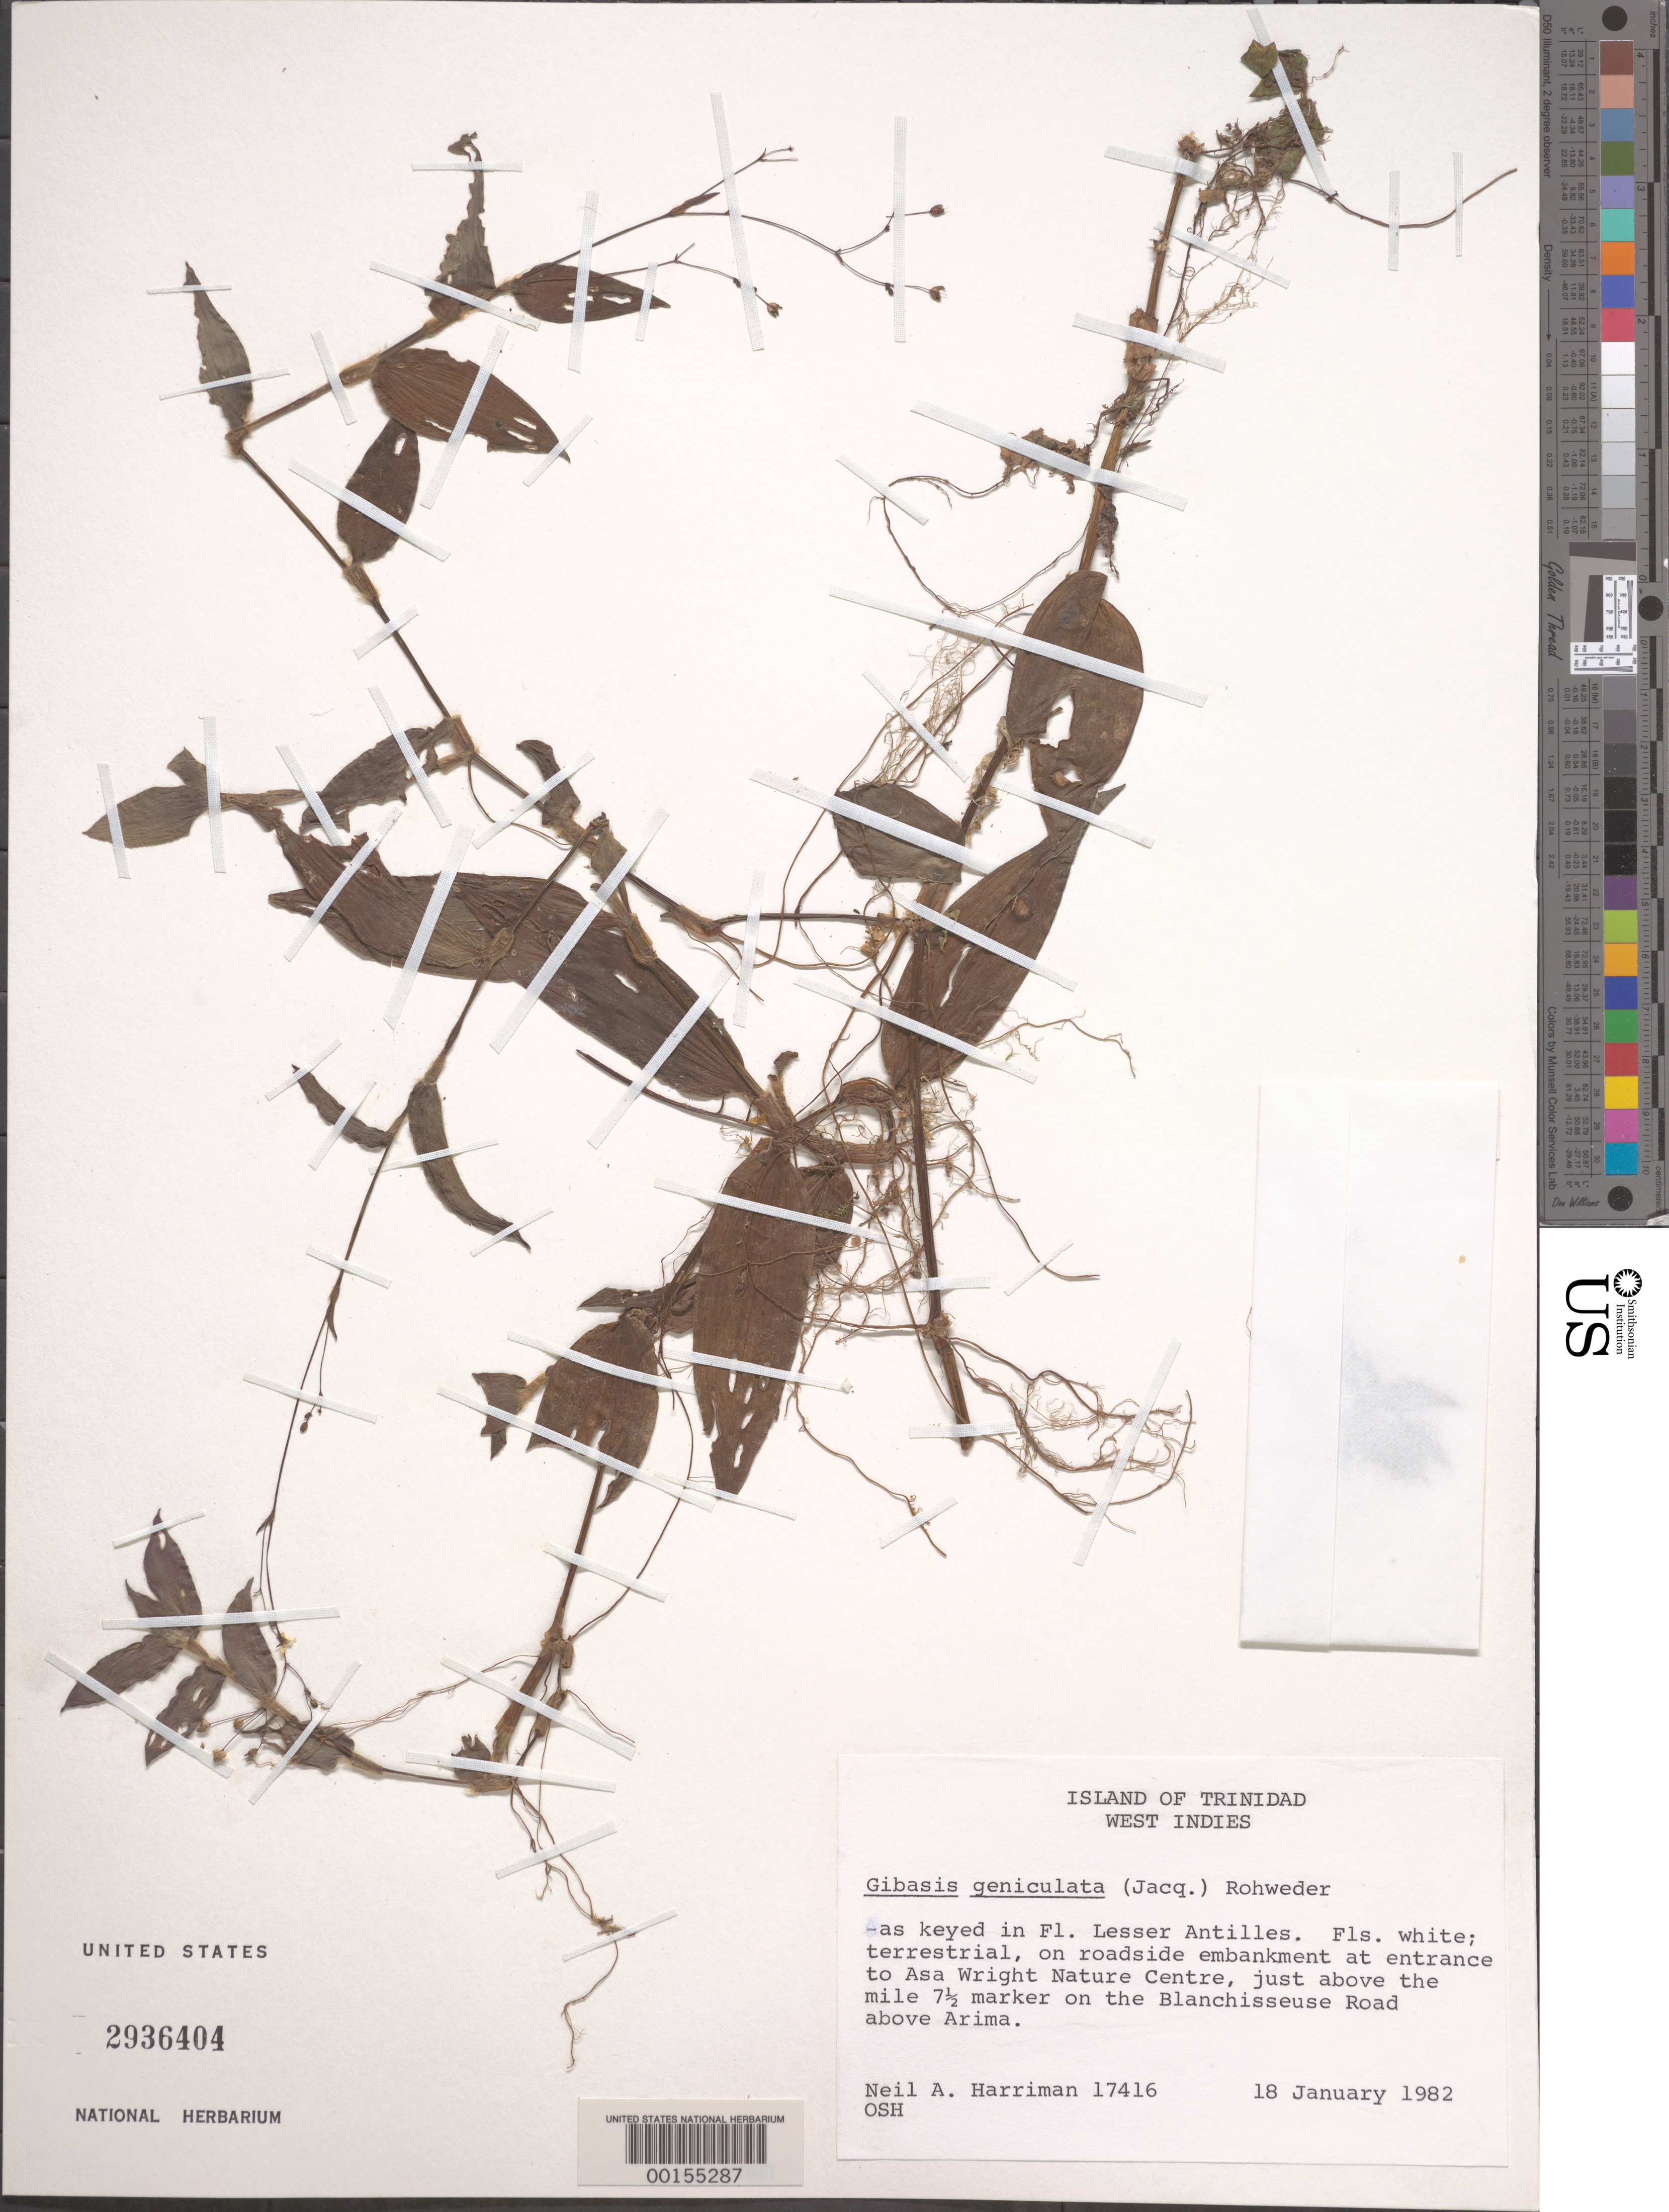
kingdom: Plantae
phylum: Tracheophyta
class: Liliopsida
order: Commelinales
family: Commelinaceae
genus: Gibasis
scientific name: Gibasis geniculata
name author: (Jacq.) Rohweder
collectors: N. A. Harriman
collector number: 17416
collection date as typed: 18 Jan 1982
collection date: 1982-01-18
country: Trinidad and Tobago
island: Trinidad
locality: Blanchisseuse road above arima, asa wright nature centre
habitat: Roadside embankment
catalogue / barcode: US 2936404